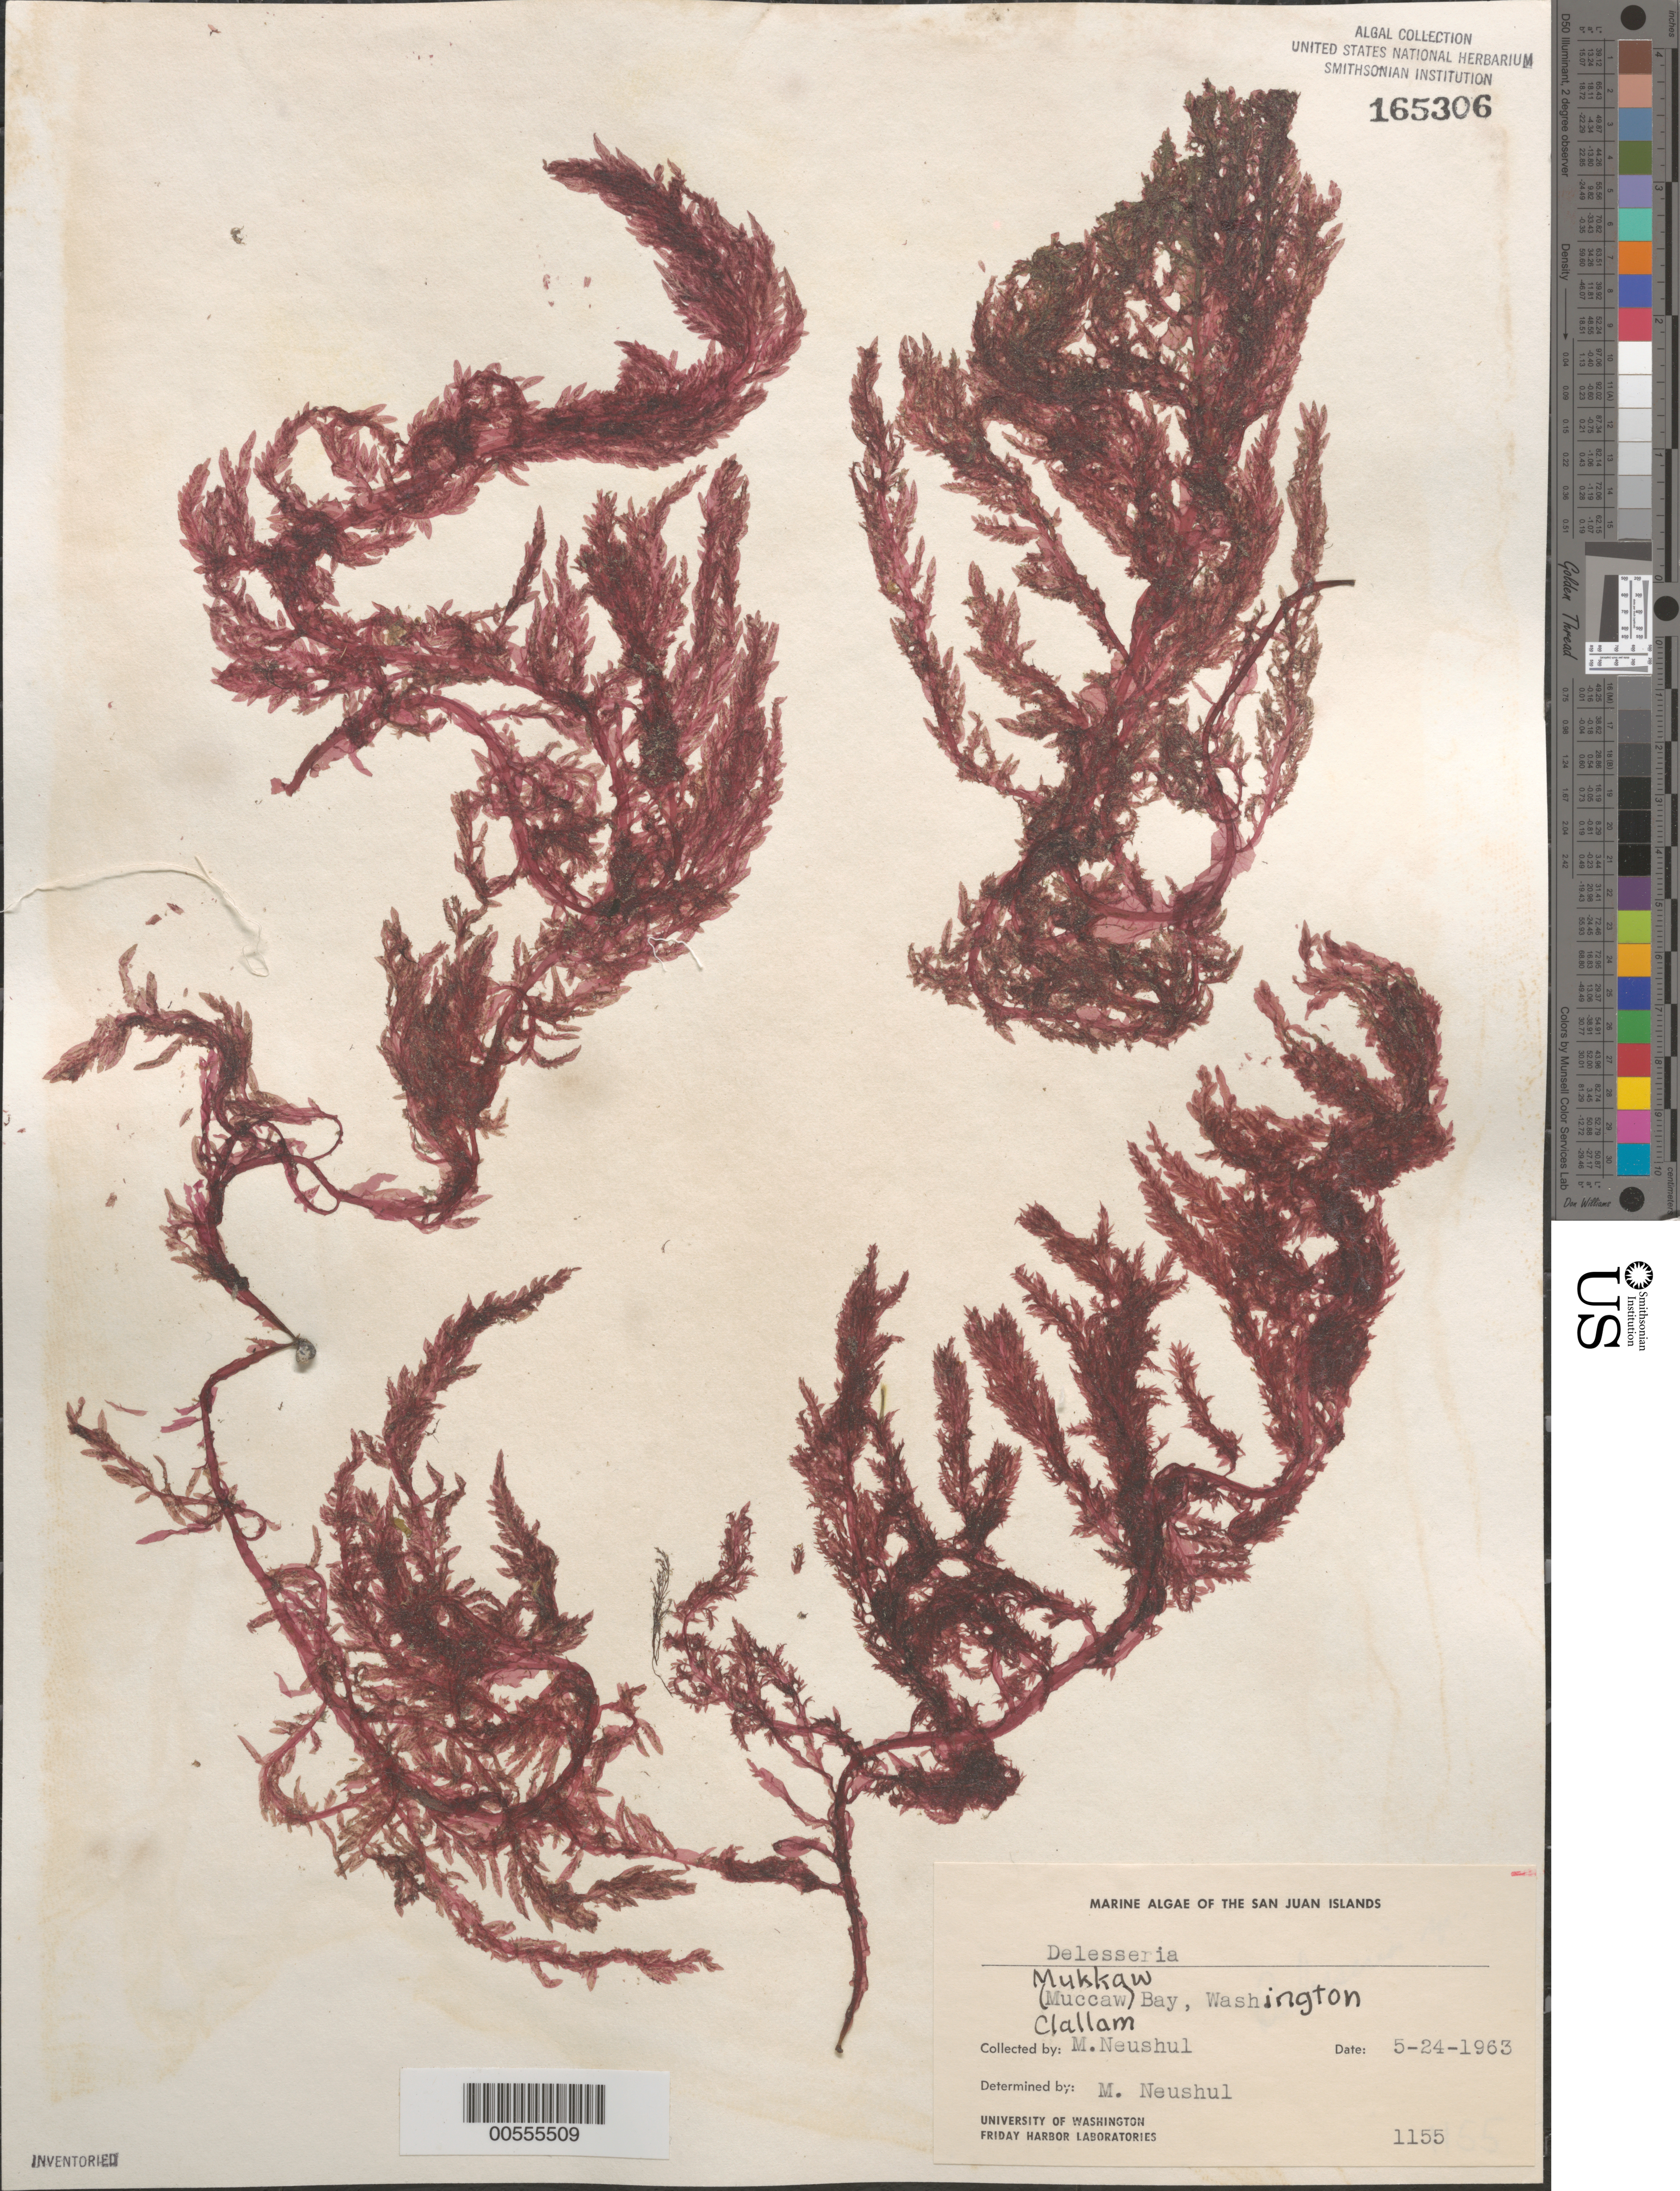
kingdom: Plantae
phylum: Rhodophyta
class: Florideophyceae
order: Ceramiales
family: Delesseriaceae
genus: Delesseria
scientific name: Delesseria sp.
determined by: Neushul, M.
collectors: M. Neushul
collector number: Neushul 1155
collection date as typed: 24 May 1963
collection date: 1963-05-24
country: United States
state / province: Washington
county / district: Clallam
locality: Mukkaw Bay (Muccaw Bay)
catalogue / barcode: US 165306